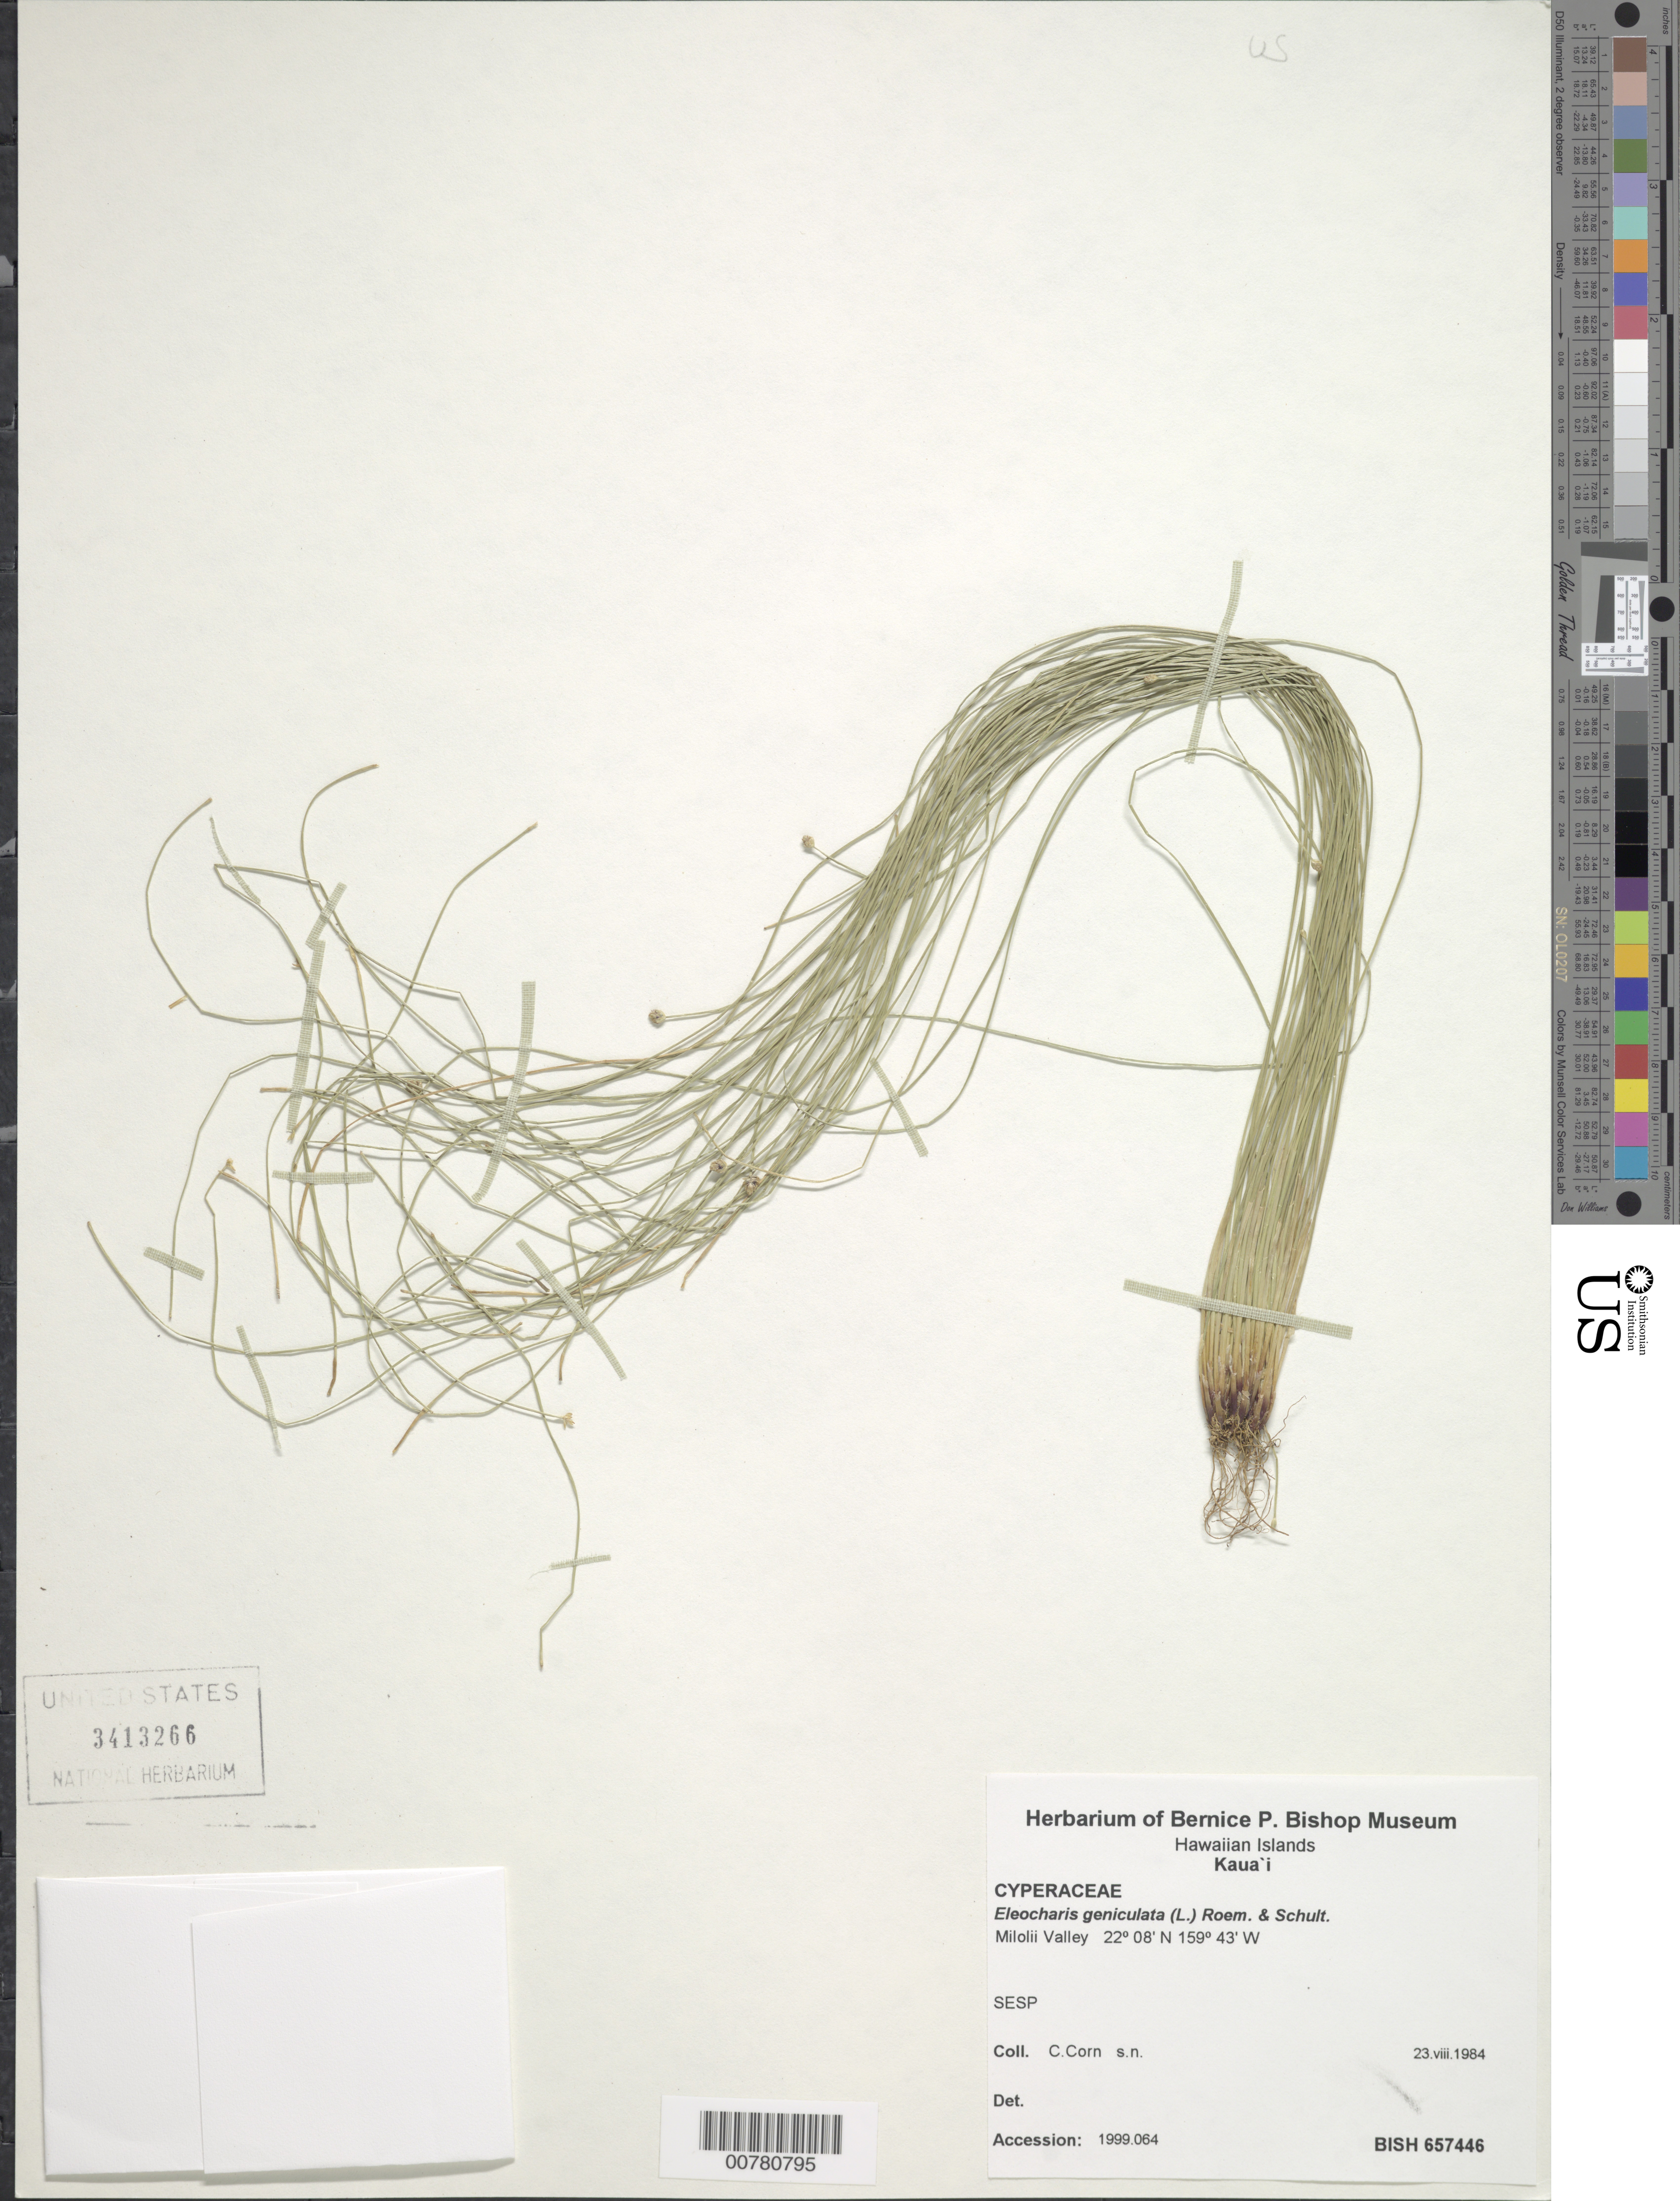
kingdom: Plantae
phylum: Tracheophyta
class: Liliopsida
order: Poales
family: Cyperaceae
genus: Eleocharis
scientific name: Eleocharis geniculata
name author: (L.) Roem. & Schult.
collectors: C. Corn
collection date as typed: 23 Aug 1984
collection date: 1984-08-23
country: United States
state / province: Hawaii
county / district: Kauai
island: Kaua'i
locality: Milolii Valley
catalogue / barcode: US 3413266